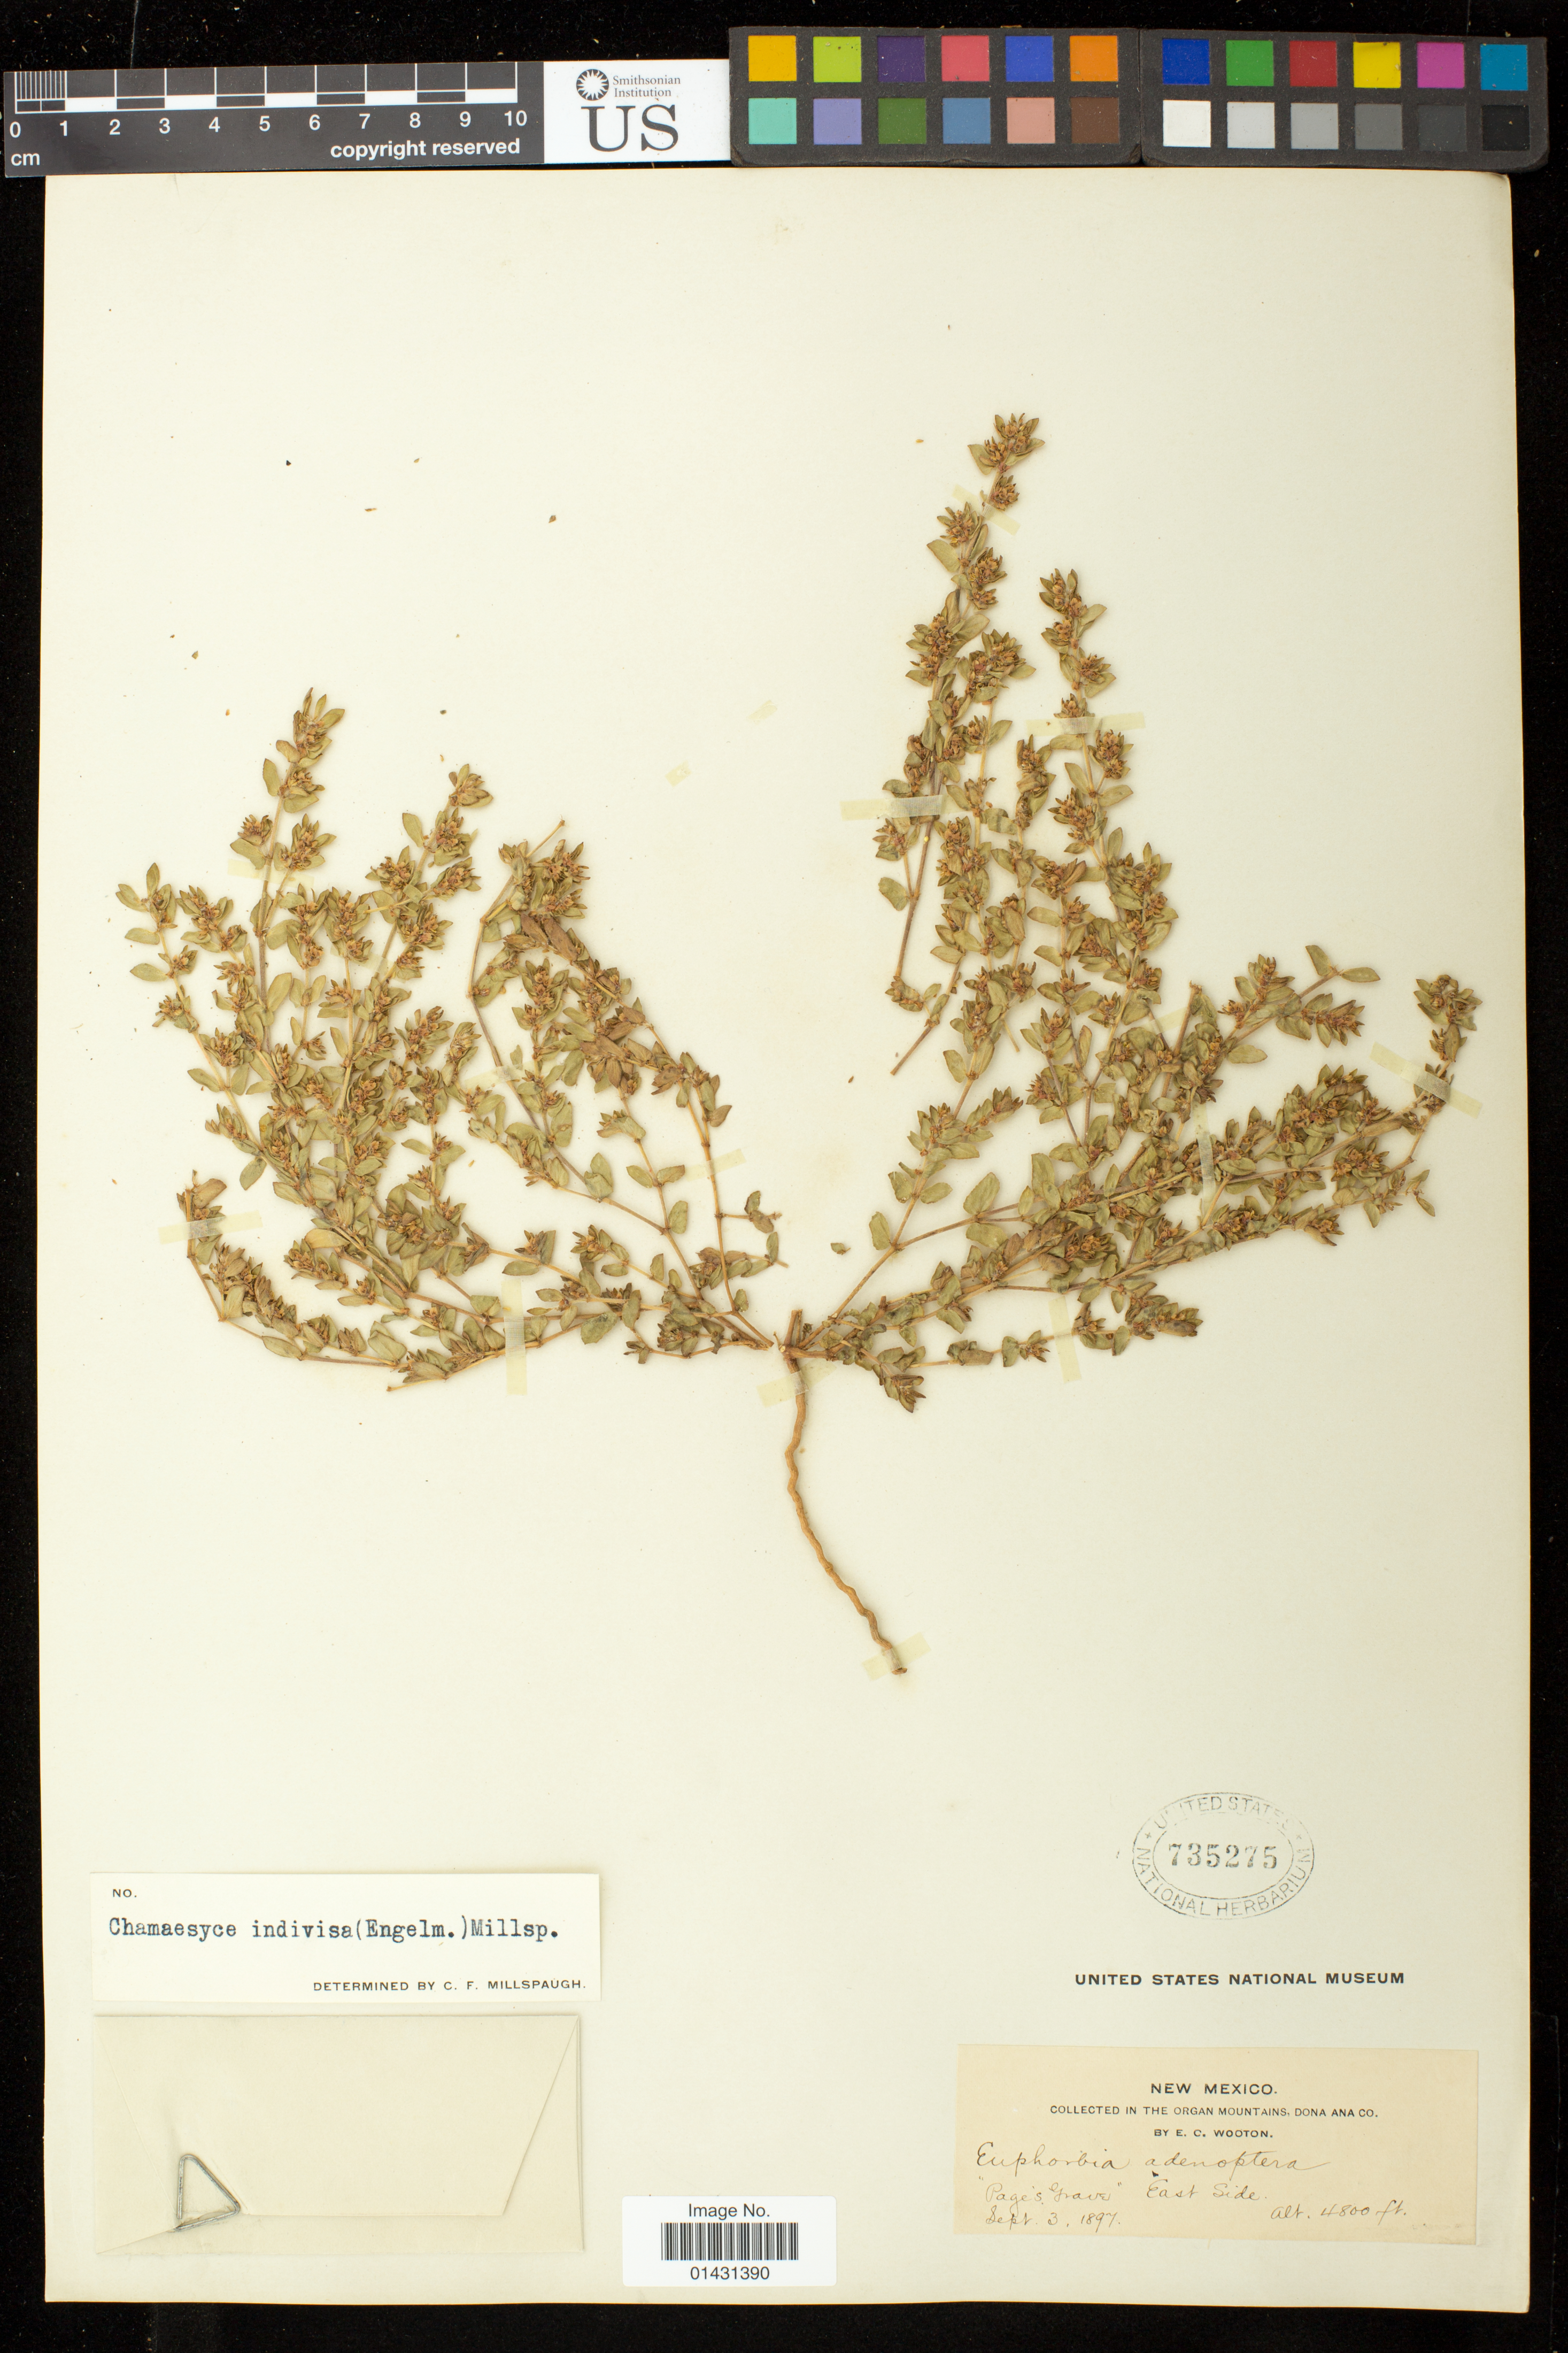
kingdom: Plantae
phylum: Tracheophyta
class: Magnoliopsida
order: Malpighiales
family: Euphorbiaceae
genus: Euphorbia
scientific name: Euphorbia indivisa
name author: (Engelm.) Tidestr.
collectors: E. O. Wooton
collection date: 1897-09-03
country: United States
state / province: New Mexico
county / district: Doña Ana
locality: "Page's Grave" East Side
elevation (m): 1463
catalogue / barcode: US 735275